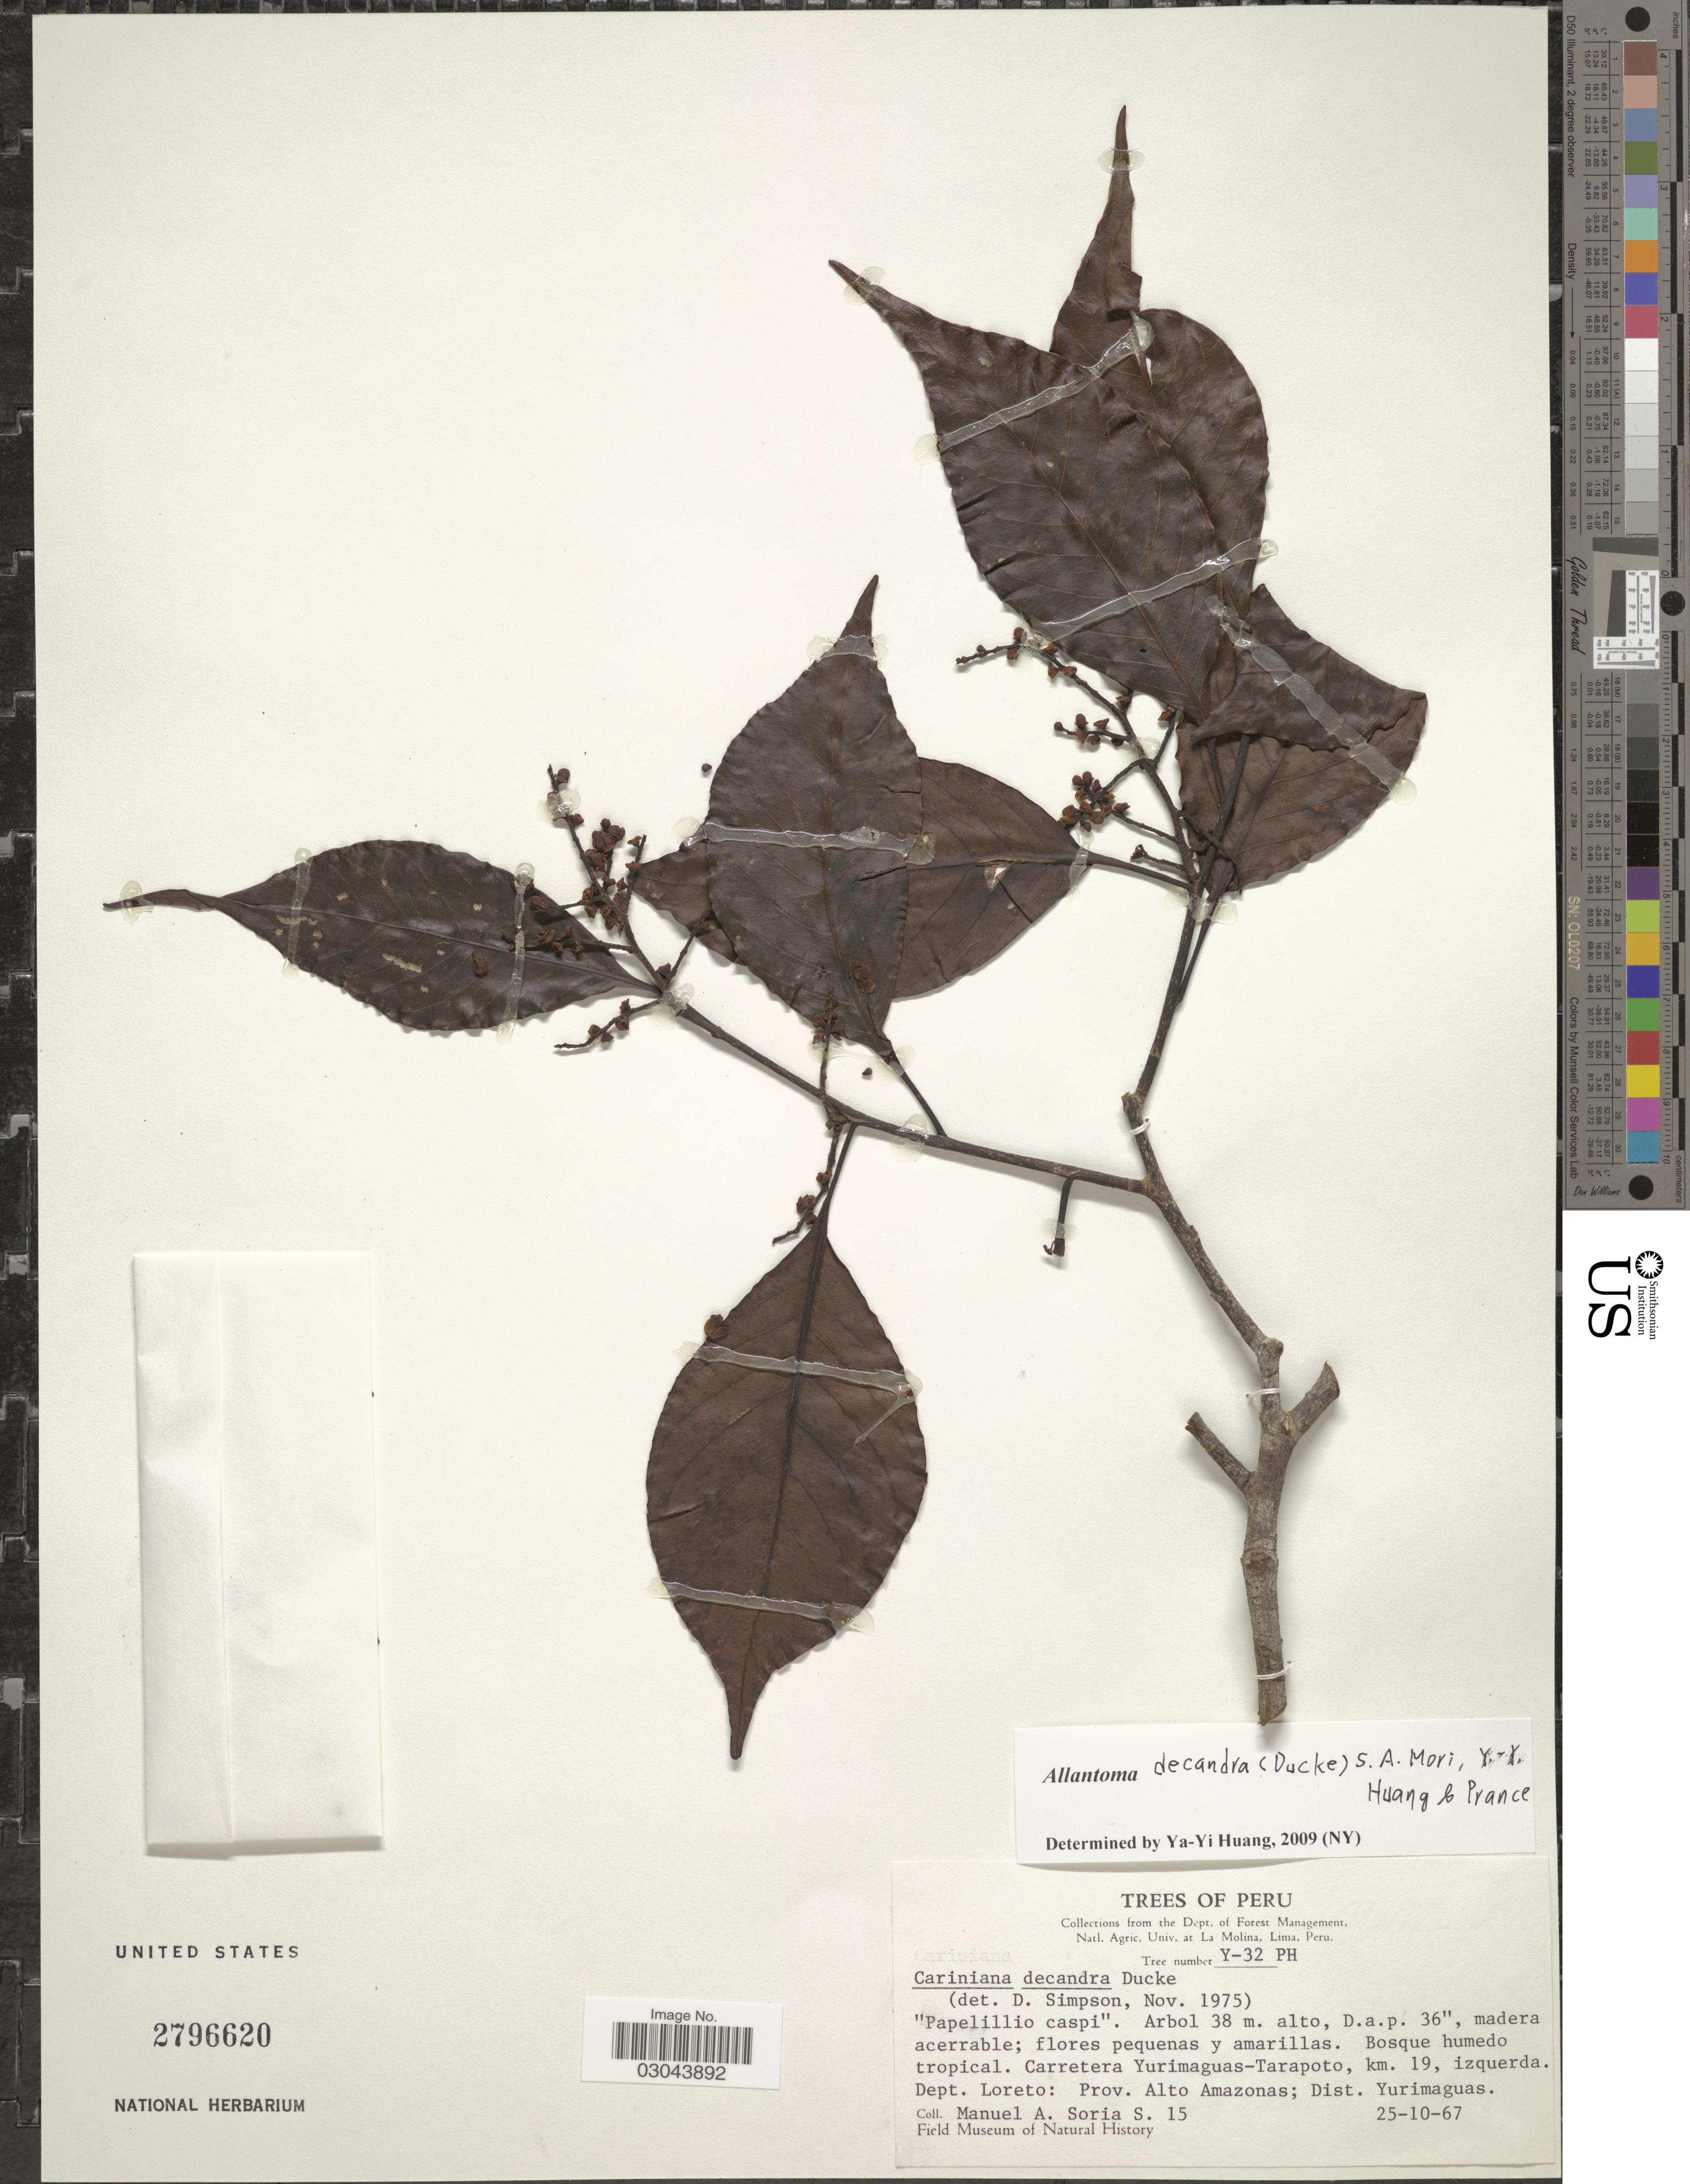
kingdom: Plantae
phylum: Tracheophyta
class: Magnoliopsida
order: Ericales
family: Lecythidaceae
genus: Allantoma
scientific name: Allantoma decandra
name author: (Ducke) S.A. Mori et al.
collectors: M. Soria S.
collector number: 15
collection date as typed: Transcribed d/m/y: 25/10/67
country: Peru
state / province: Loreto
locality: Carretera Yurimaguas-Tarapoto, km. 19, izquerda. Dept. Loreto: Prov. Alto Amazonas; Dist. Yurimaguas.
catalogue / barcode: US 2796620